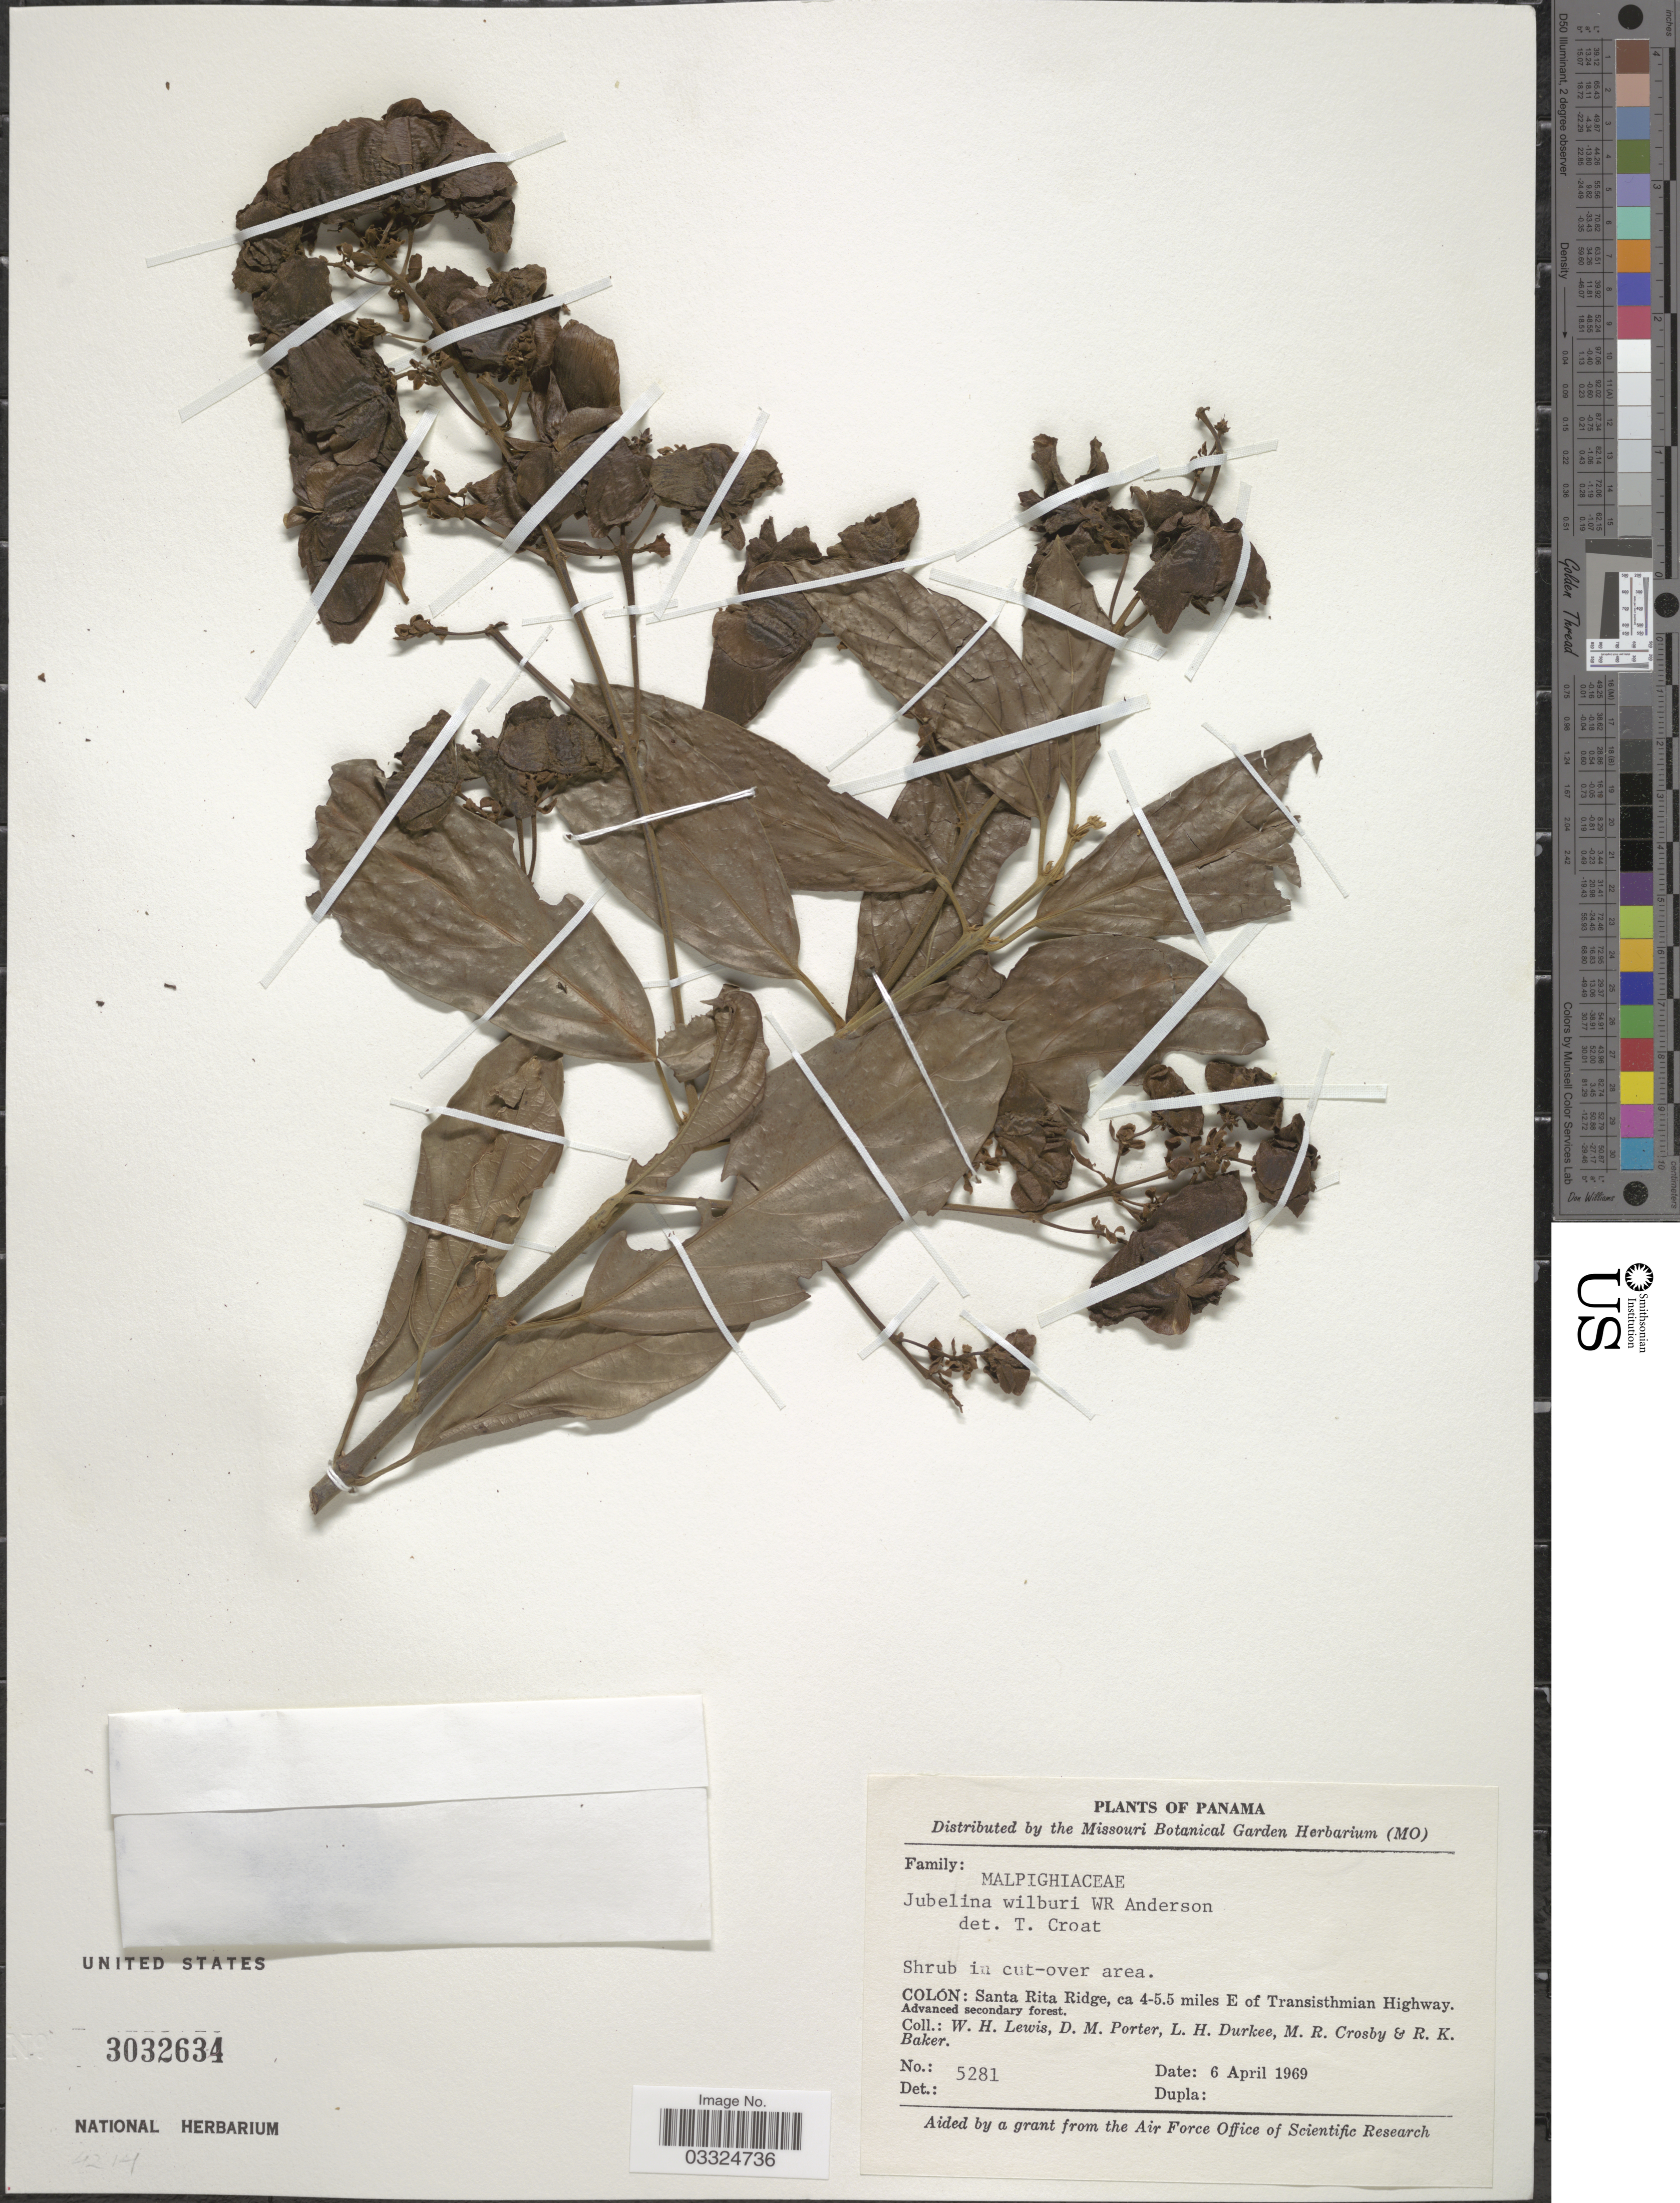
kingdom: Plantae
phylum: Tracheophyta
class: Magnoliopsida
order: Malpighiales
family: Malpighiaceae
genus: Jubelina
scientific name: Jubelina wilburii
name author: W.R. Anderson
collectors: W. H. Lewis, D. Porter, L. H. Durkee, M. R. Crosby & R. K. Baker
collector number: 5281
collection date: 1969-04-06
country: Panama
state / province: Colón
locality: Santa Rita Ridge, ca 4-5.5 miles E of Transisthmian Highway.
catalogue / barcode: US 3032634